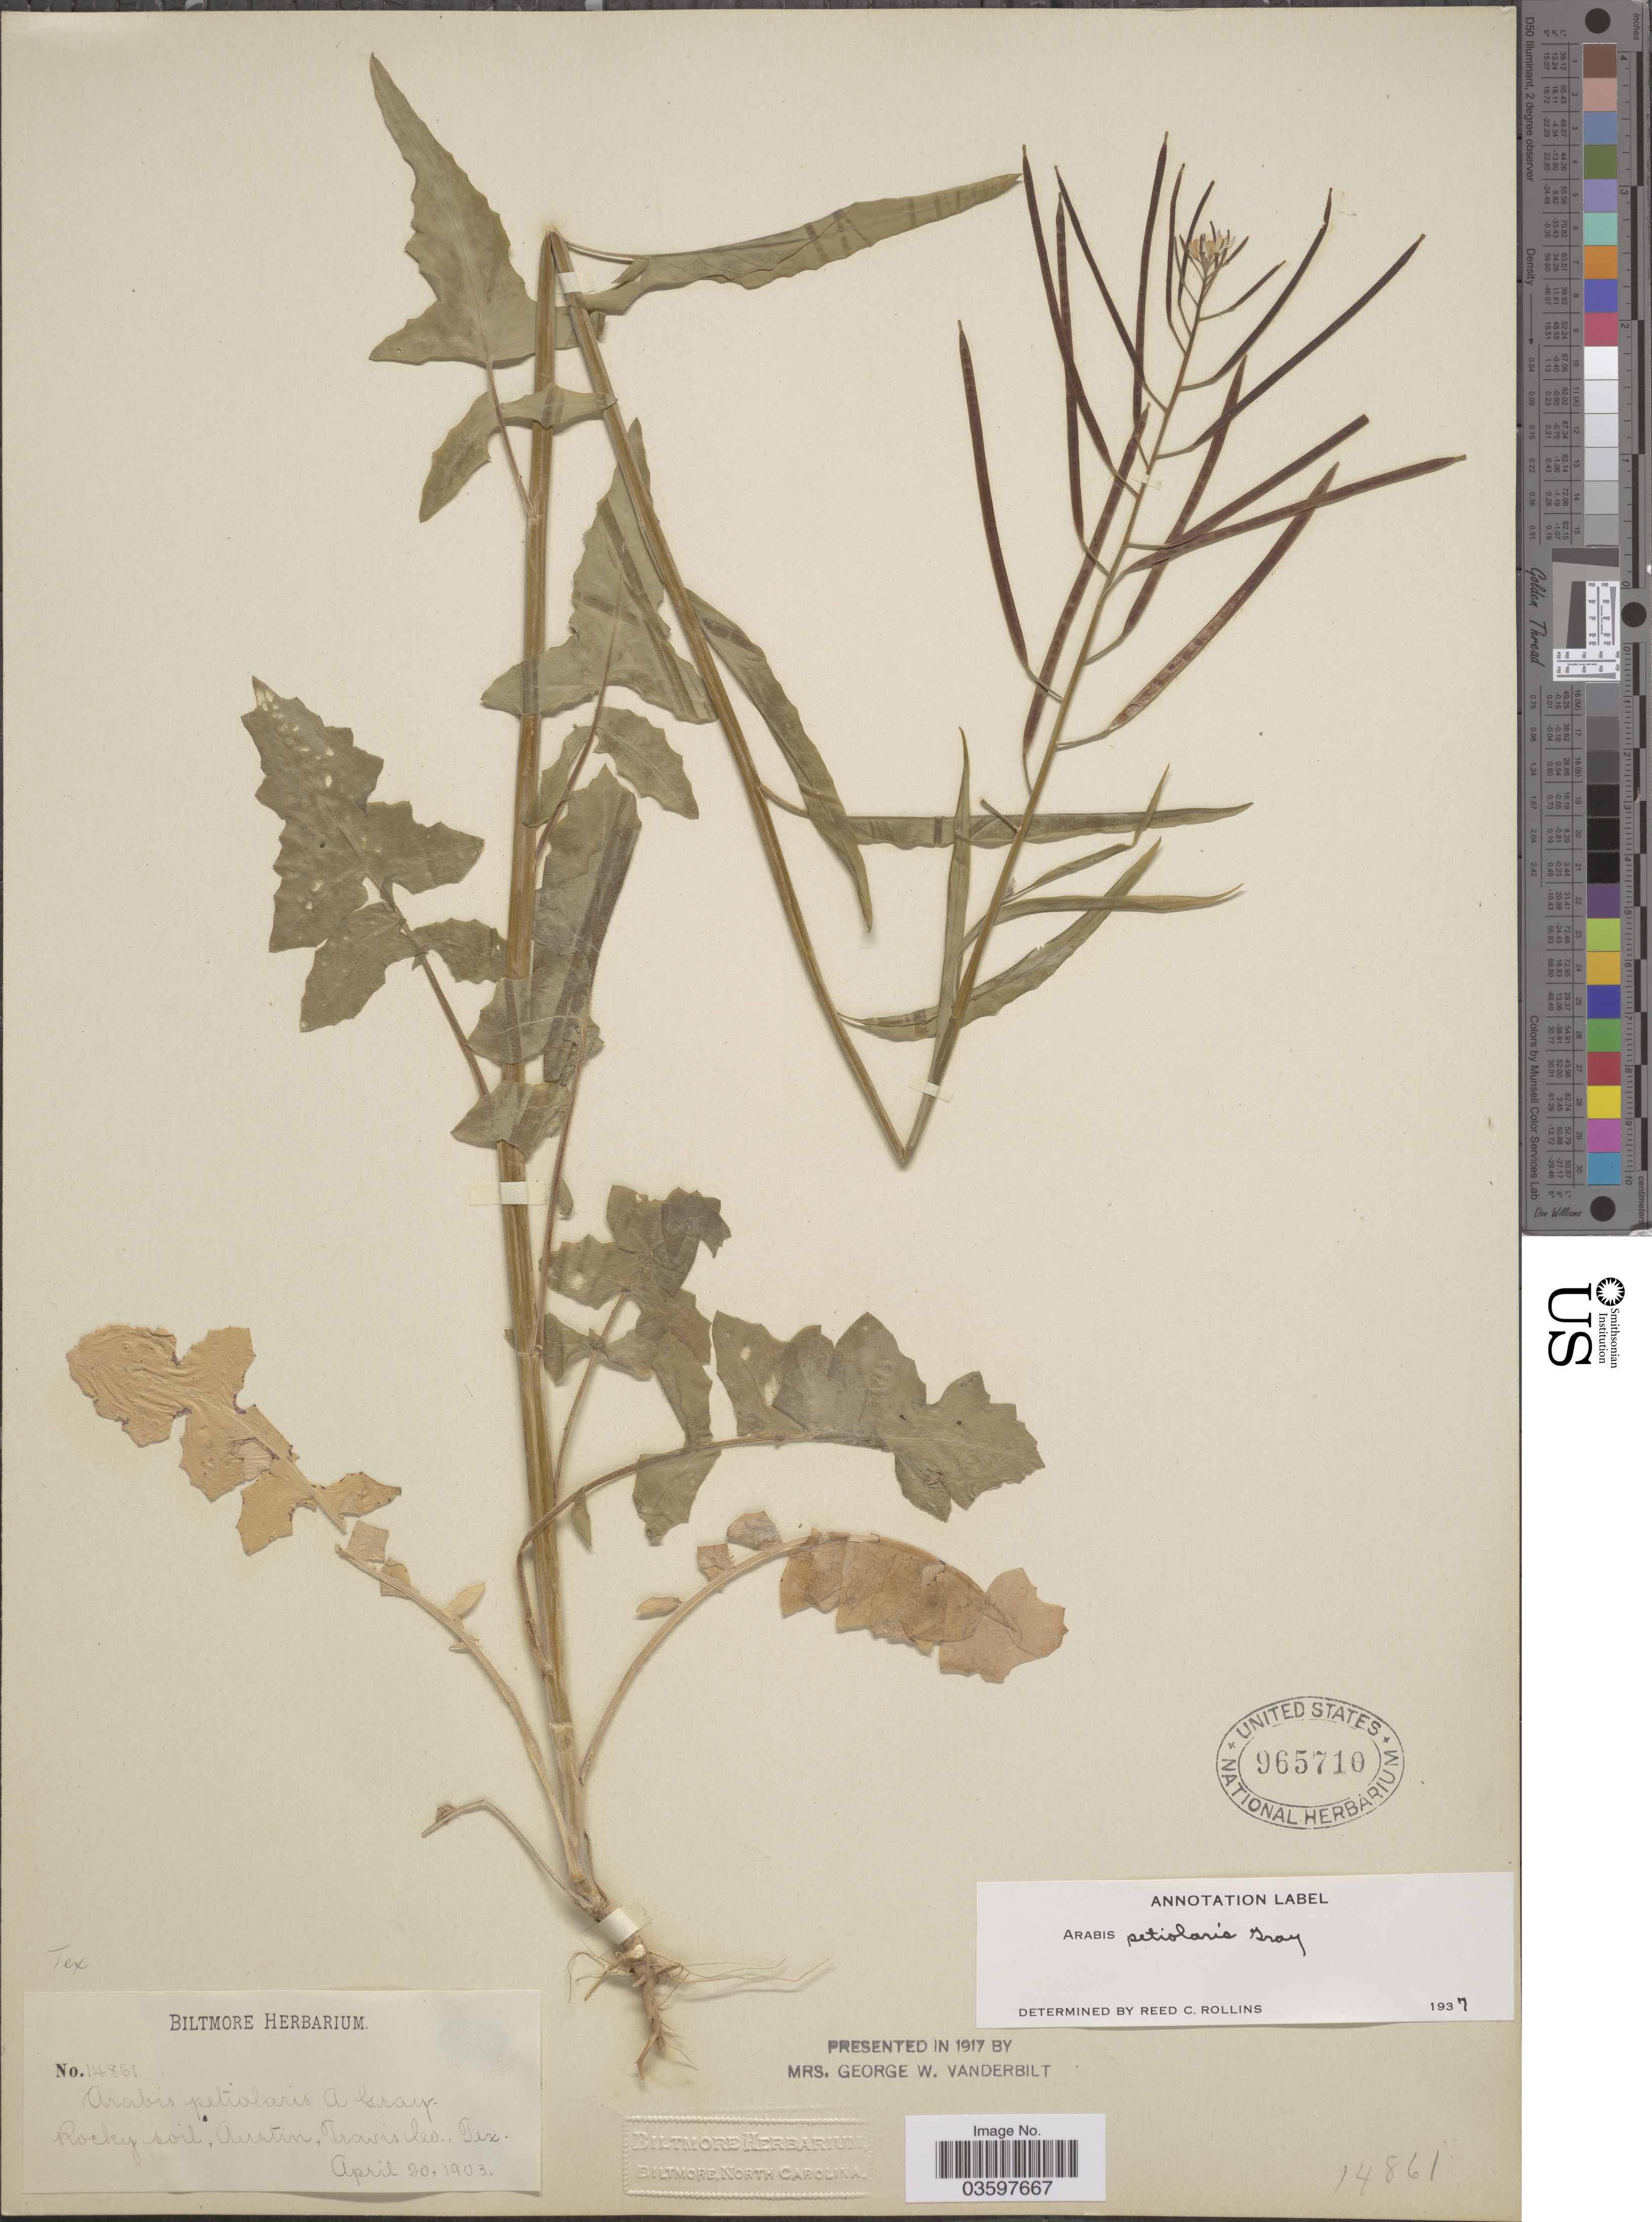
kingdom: Plantae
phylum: Tracheophyta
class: Magnoliopsida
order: Brassicales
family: Brassicaceae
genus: Streptanthus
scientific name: Streptanthus petiolaris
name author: A. Gray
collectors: ex herb. Biltmore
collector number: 14861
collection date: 1903-05-20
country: United States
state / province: Texas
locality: Rocky soil, Austin, Travis Co.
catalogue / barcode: US 965710